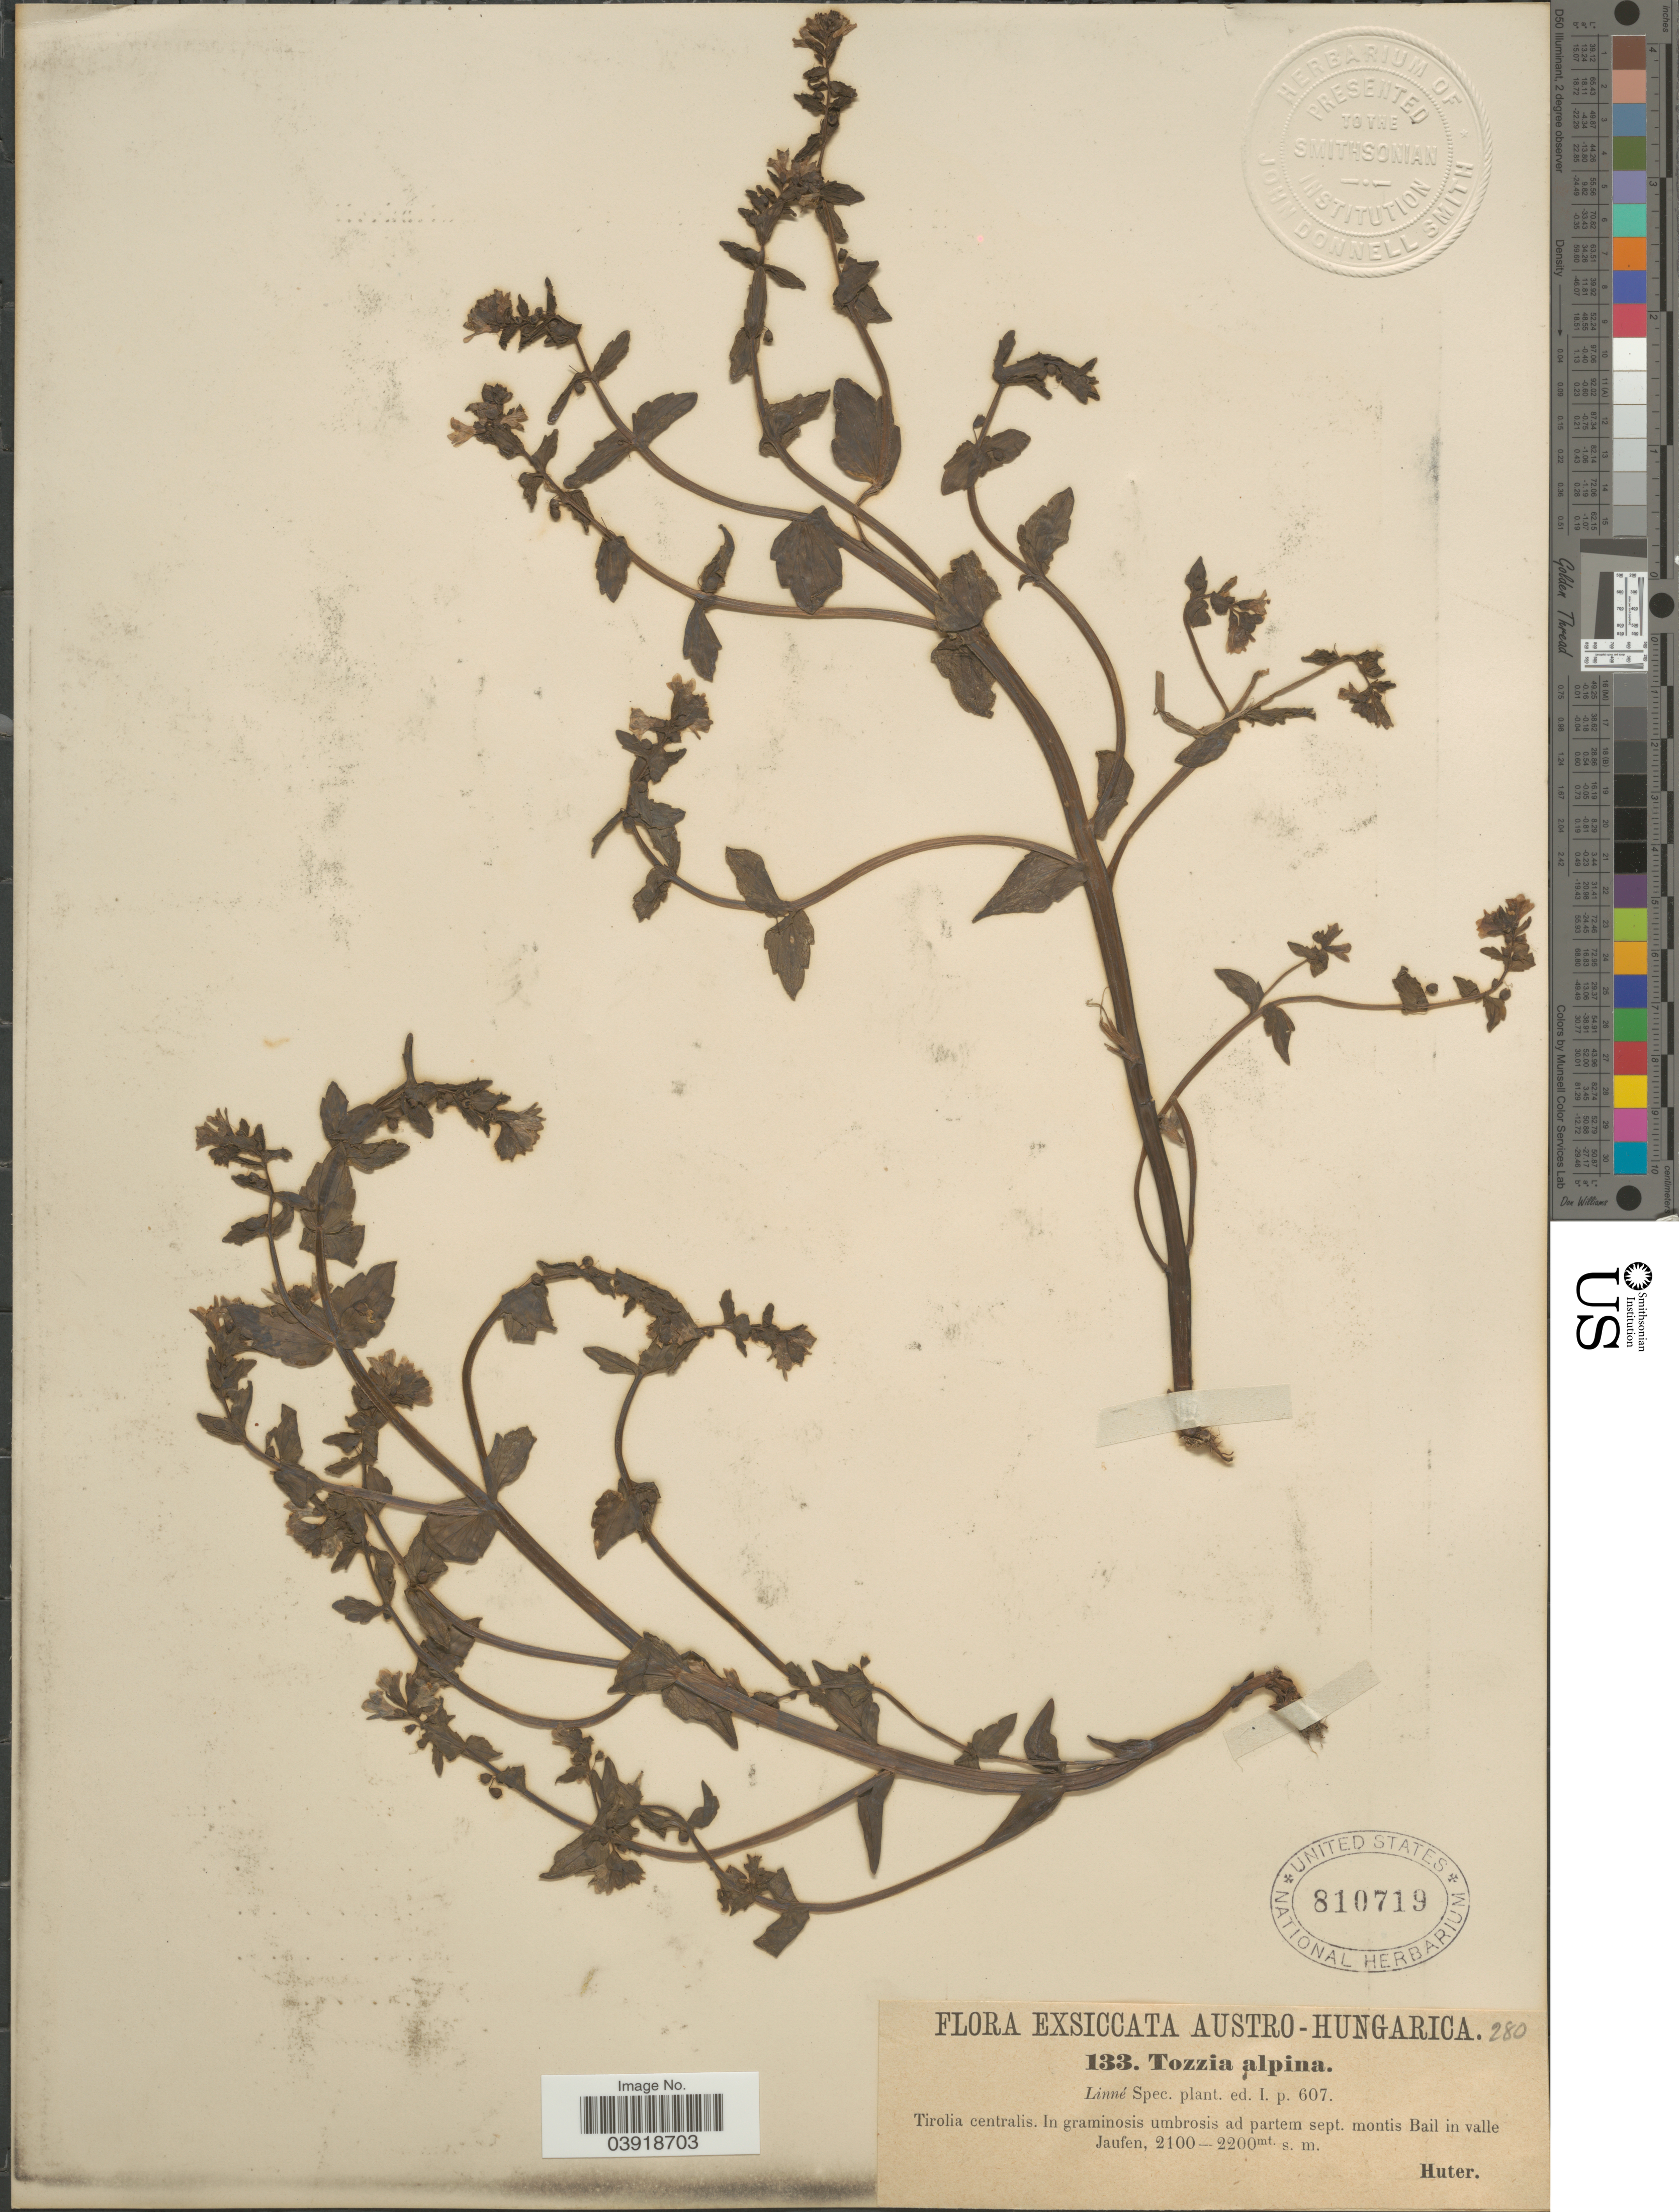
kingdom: Plantae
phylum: Tracheophyta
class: Magnoliopsida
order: Lamiales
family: Orobanchaceae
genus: Tozzia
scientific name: Tozzia alpina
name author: L.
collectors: -. Huter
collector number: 133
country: Italy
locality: Austro-Hungarica. Tirolia centralis. In graminosis umbrosis ad partem sept. montis Bail in valle Jaufen.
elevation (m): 2100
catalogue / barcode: US 810719